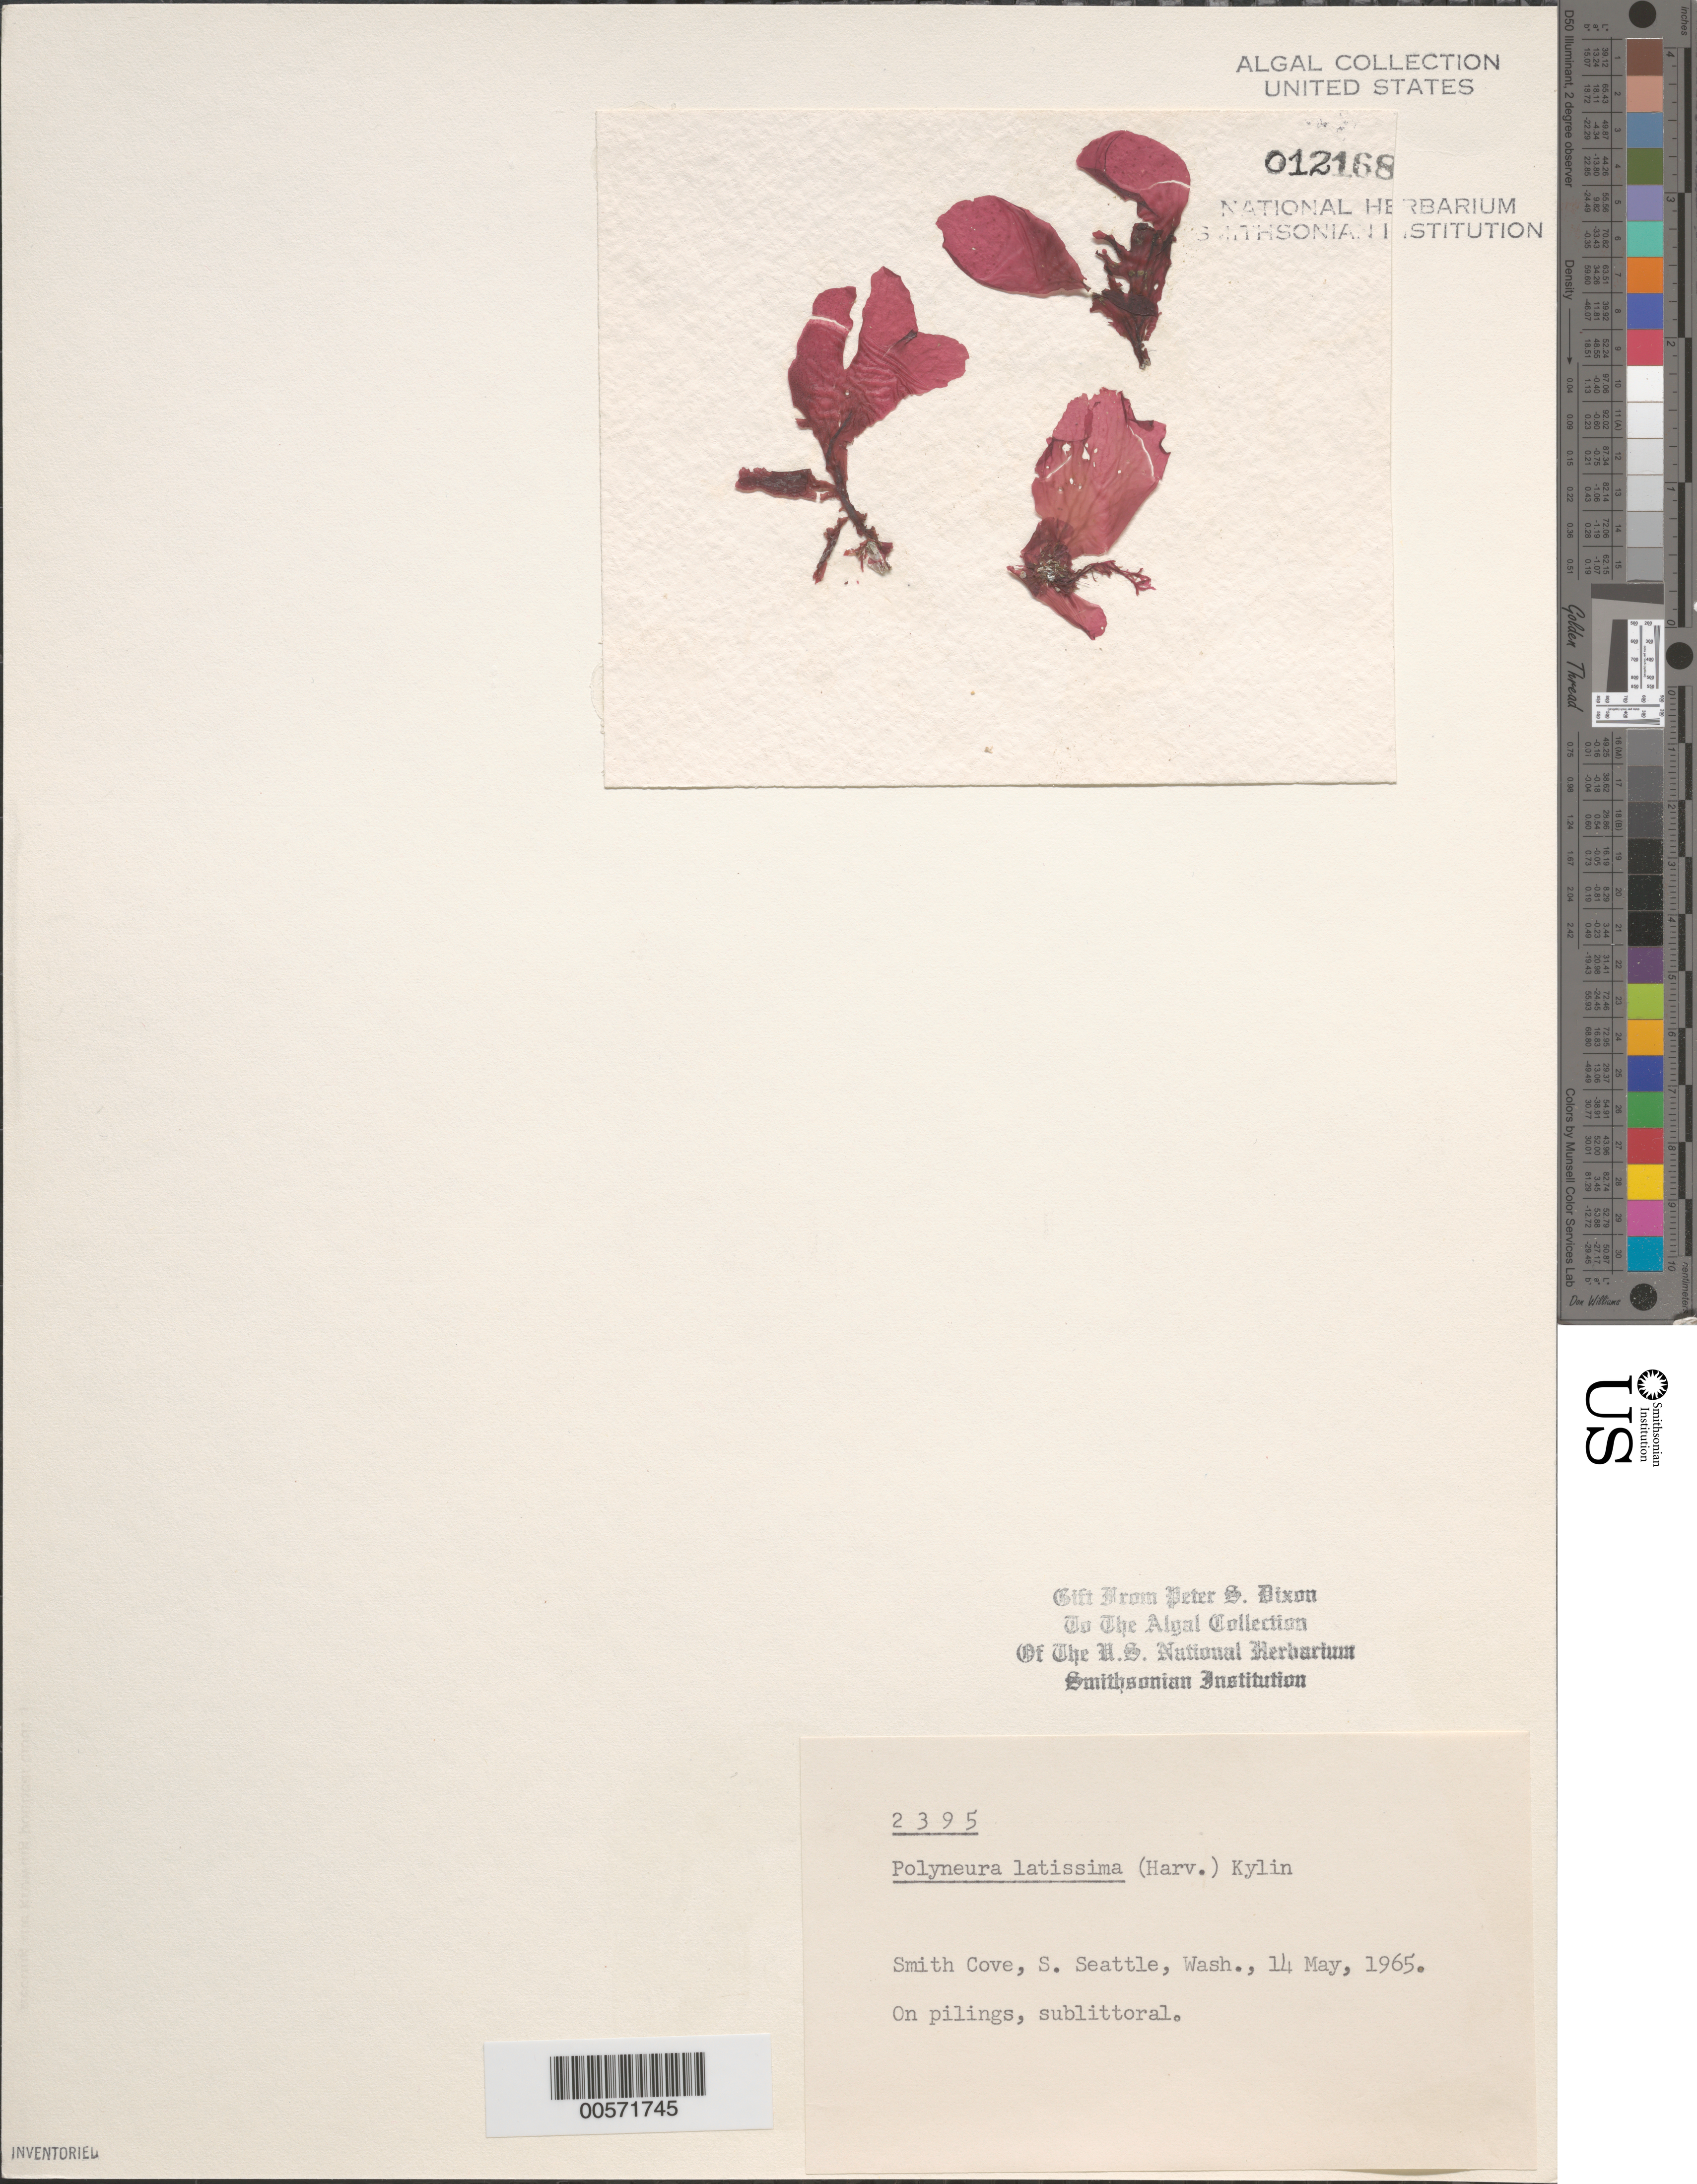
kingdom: Plantae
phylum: Rhodophyta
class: Florideophyceae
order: Ceramiales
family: Delesseriaceae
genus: Polyneura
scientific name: Polyneura latissima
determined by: Dixon, P. S.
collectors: P. S. Dixon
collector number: PSD 2395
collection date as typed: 14 May 1965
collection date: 1965-05-14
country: United States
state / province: Washington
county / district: King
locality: Smith Cove, south Seattle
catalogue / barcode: US 12168